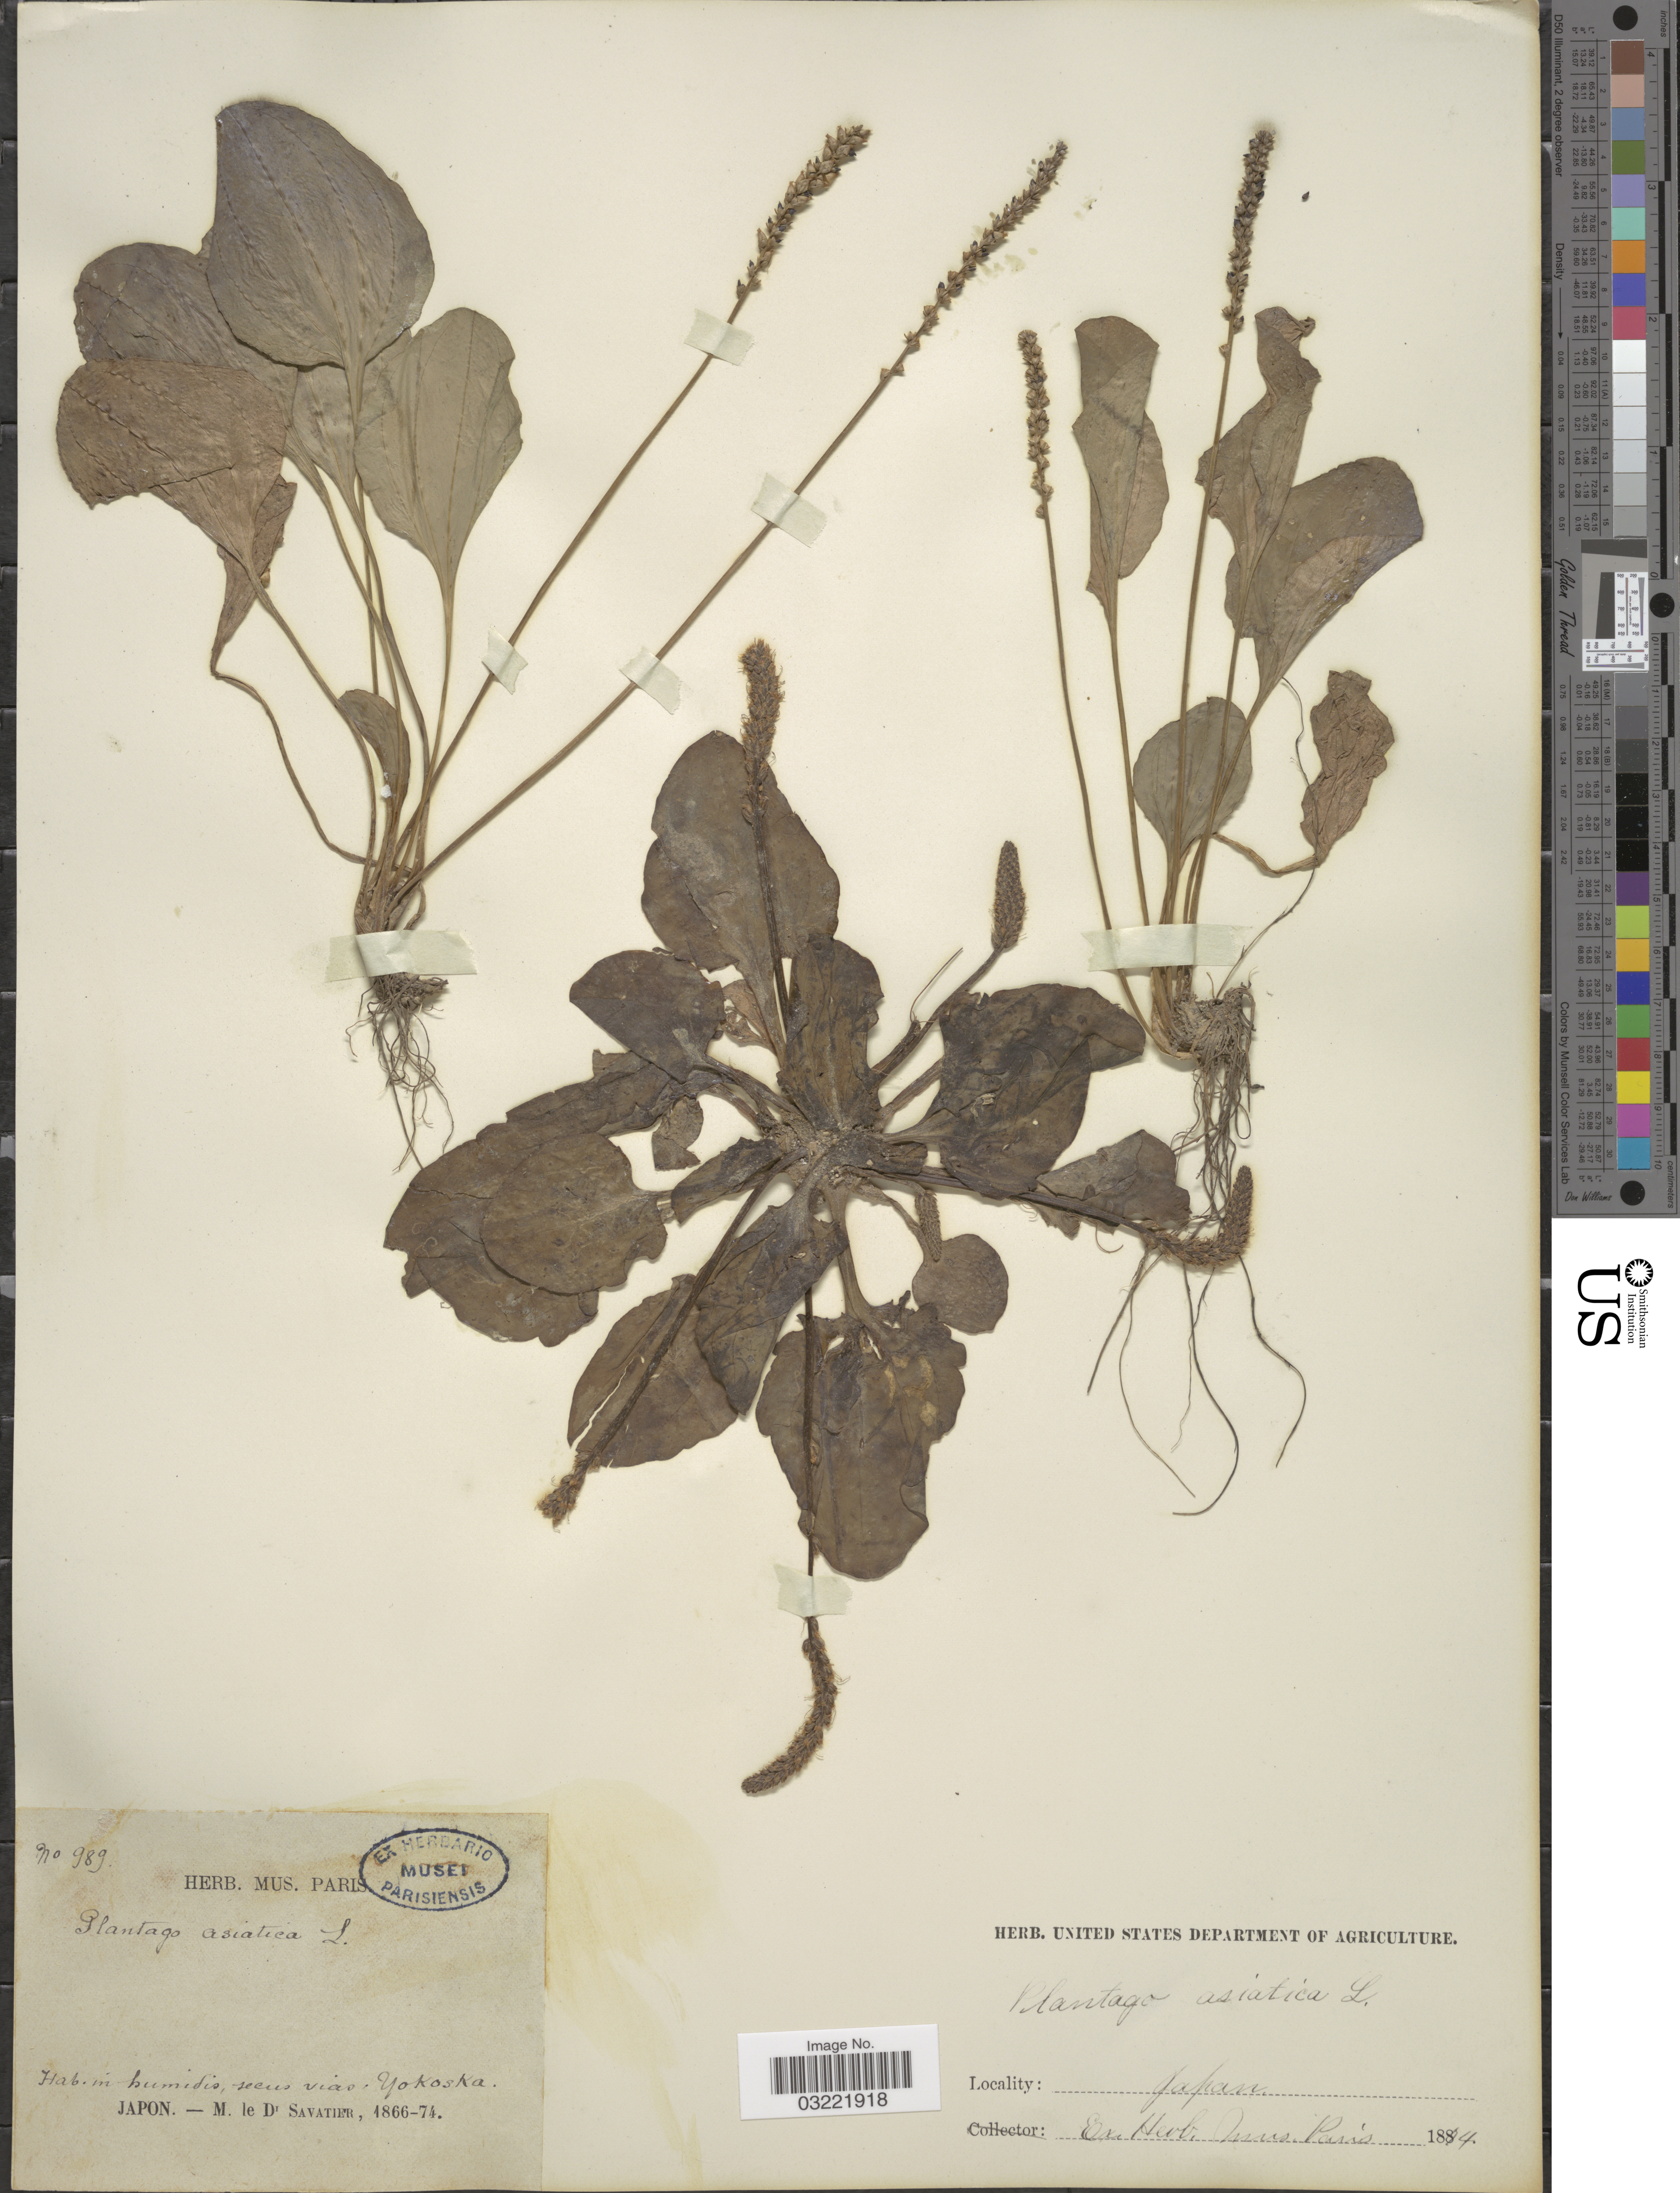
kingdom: Plantae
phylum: Tracheophyta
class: Magnoliopsida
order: Lamiales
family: Plantaginaceae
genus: Plantago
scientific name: Plantago asiatica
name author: L.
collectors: M. Savatier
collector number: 989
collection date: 1866/1874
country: Japan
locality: Yokoska.